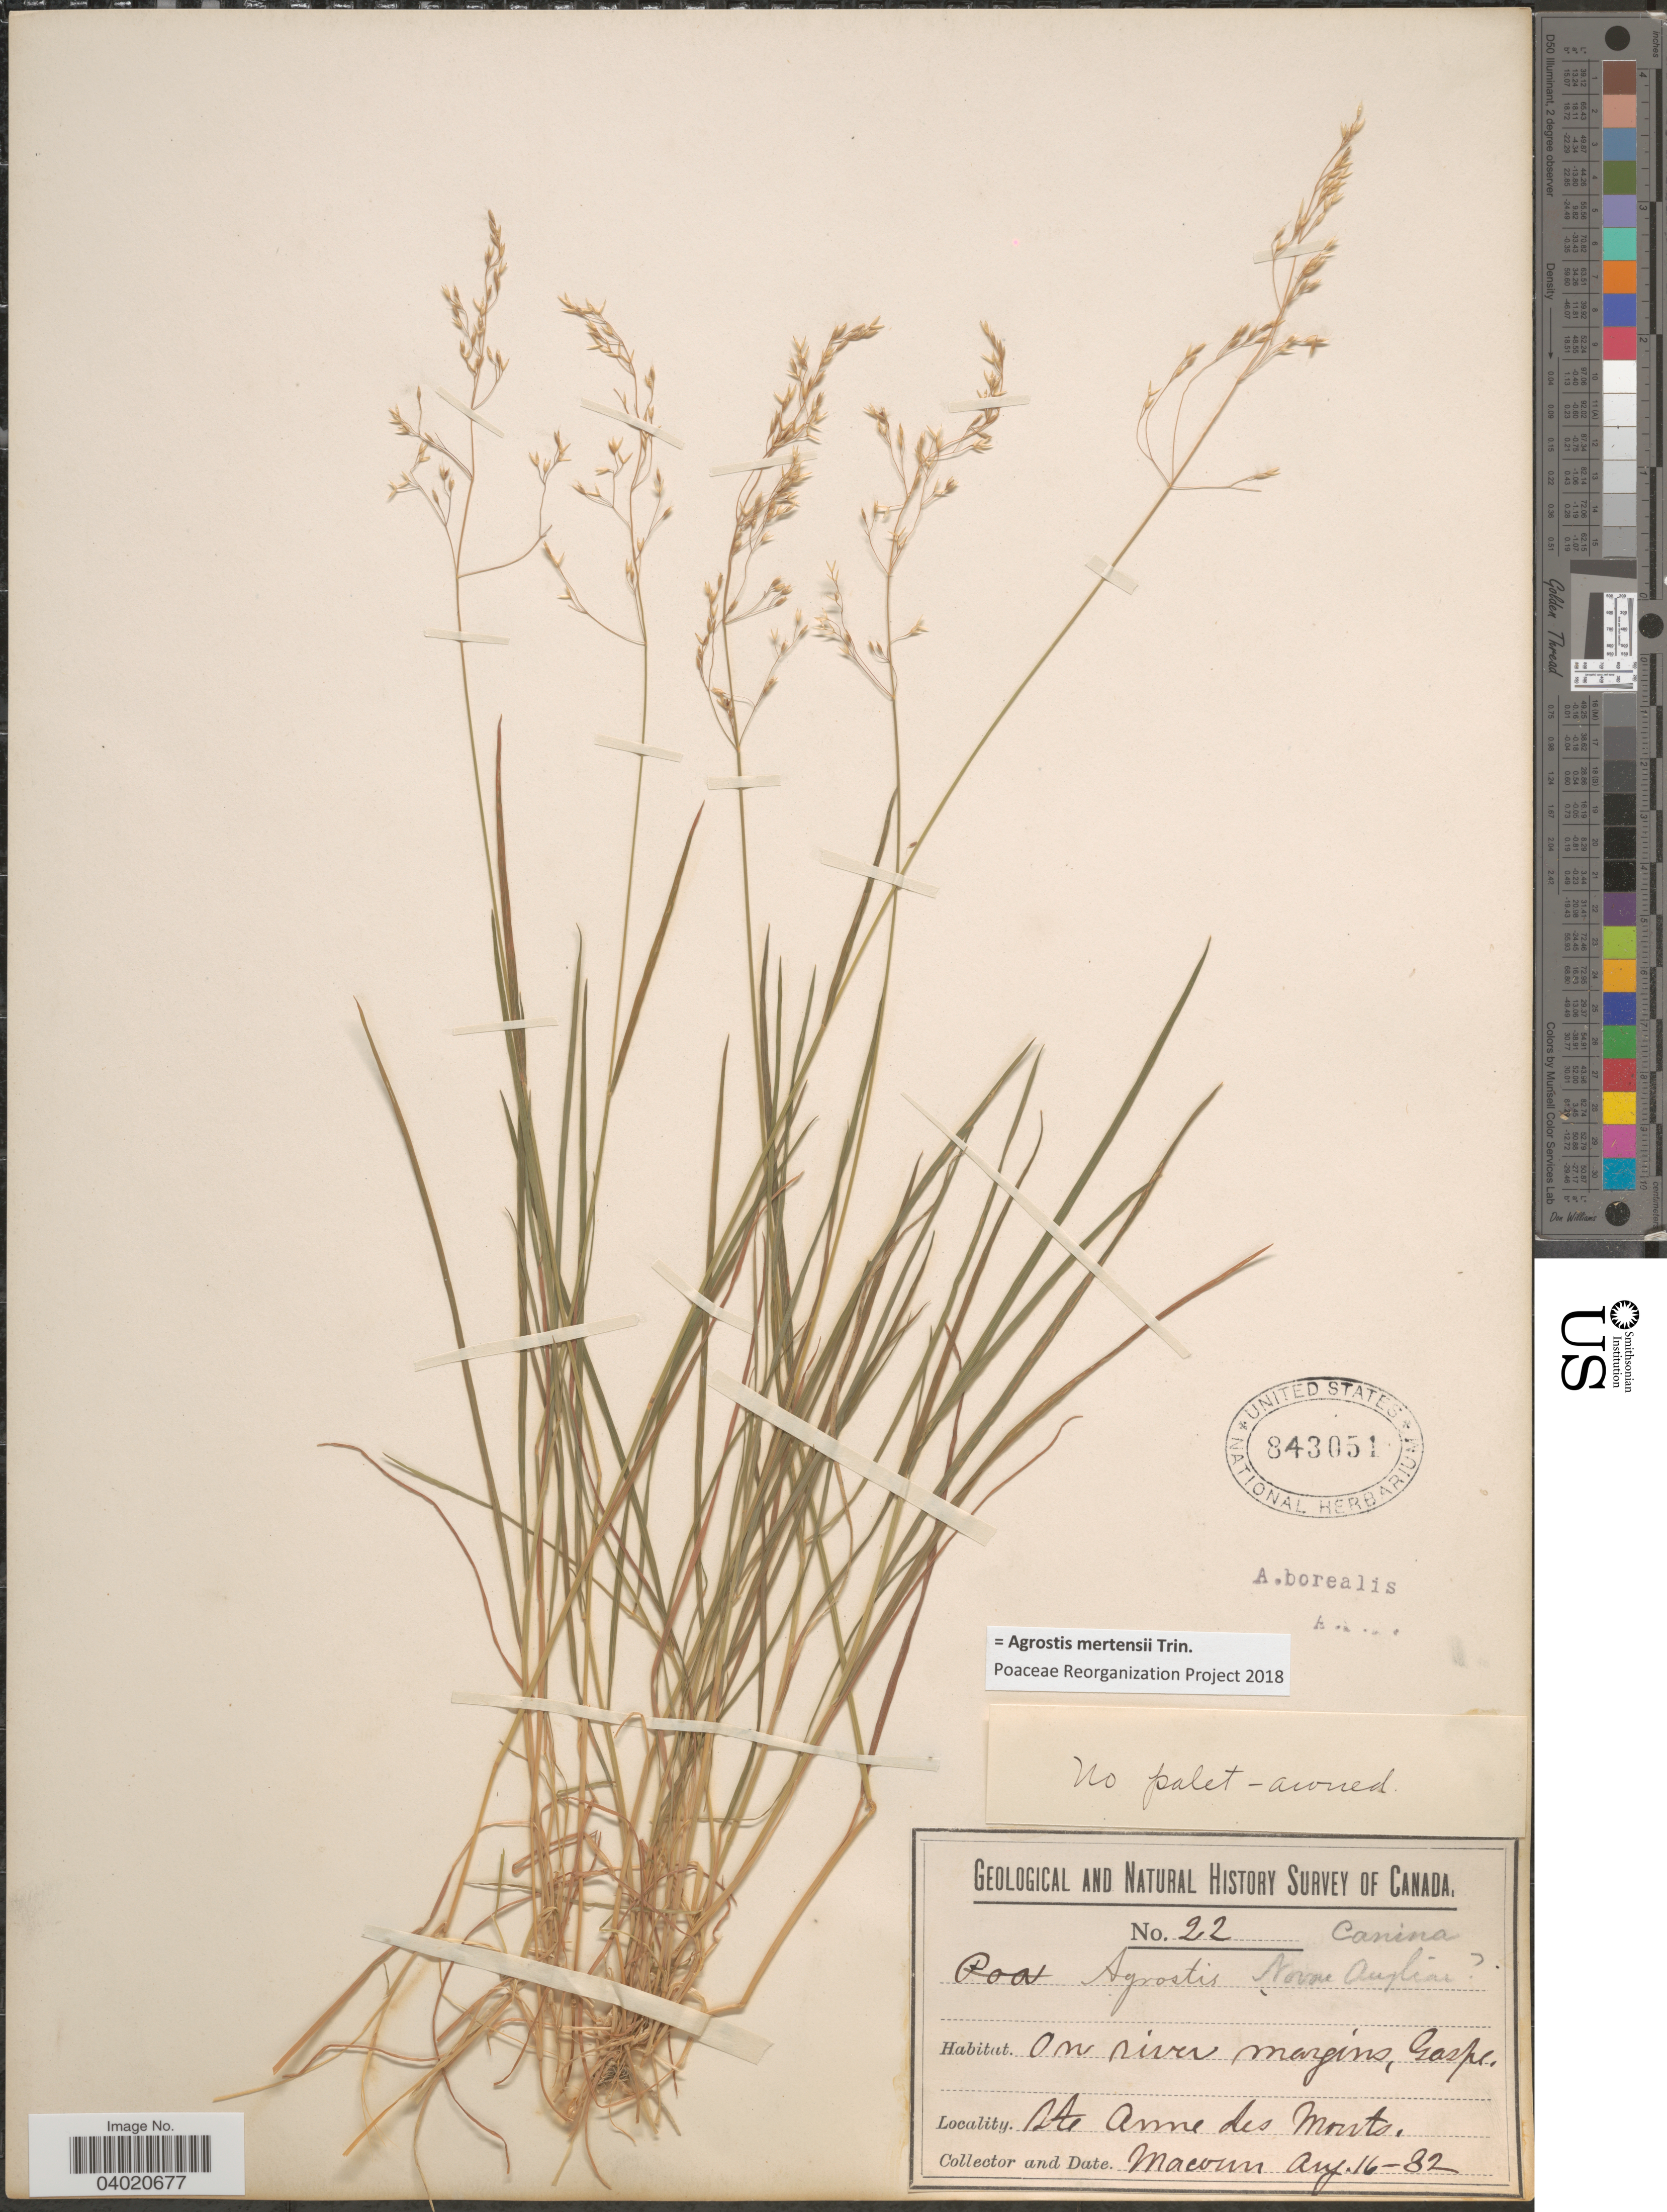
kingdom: Plantae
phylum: Tracheophyta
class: Liliopsida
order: Poales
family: Poaceae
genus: Agrostis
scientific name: Agrostis mertensii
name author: Trin.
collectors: -- Macoun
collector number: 22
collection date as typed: Transcribed d/m/y: 16/8/82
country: Canada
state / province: Quebec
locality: On river margins, Gaspe. Ste Anne des Monts.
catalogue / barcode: US 843051